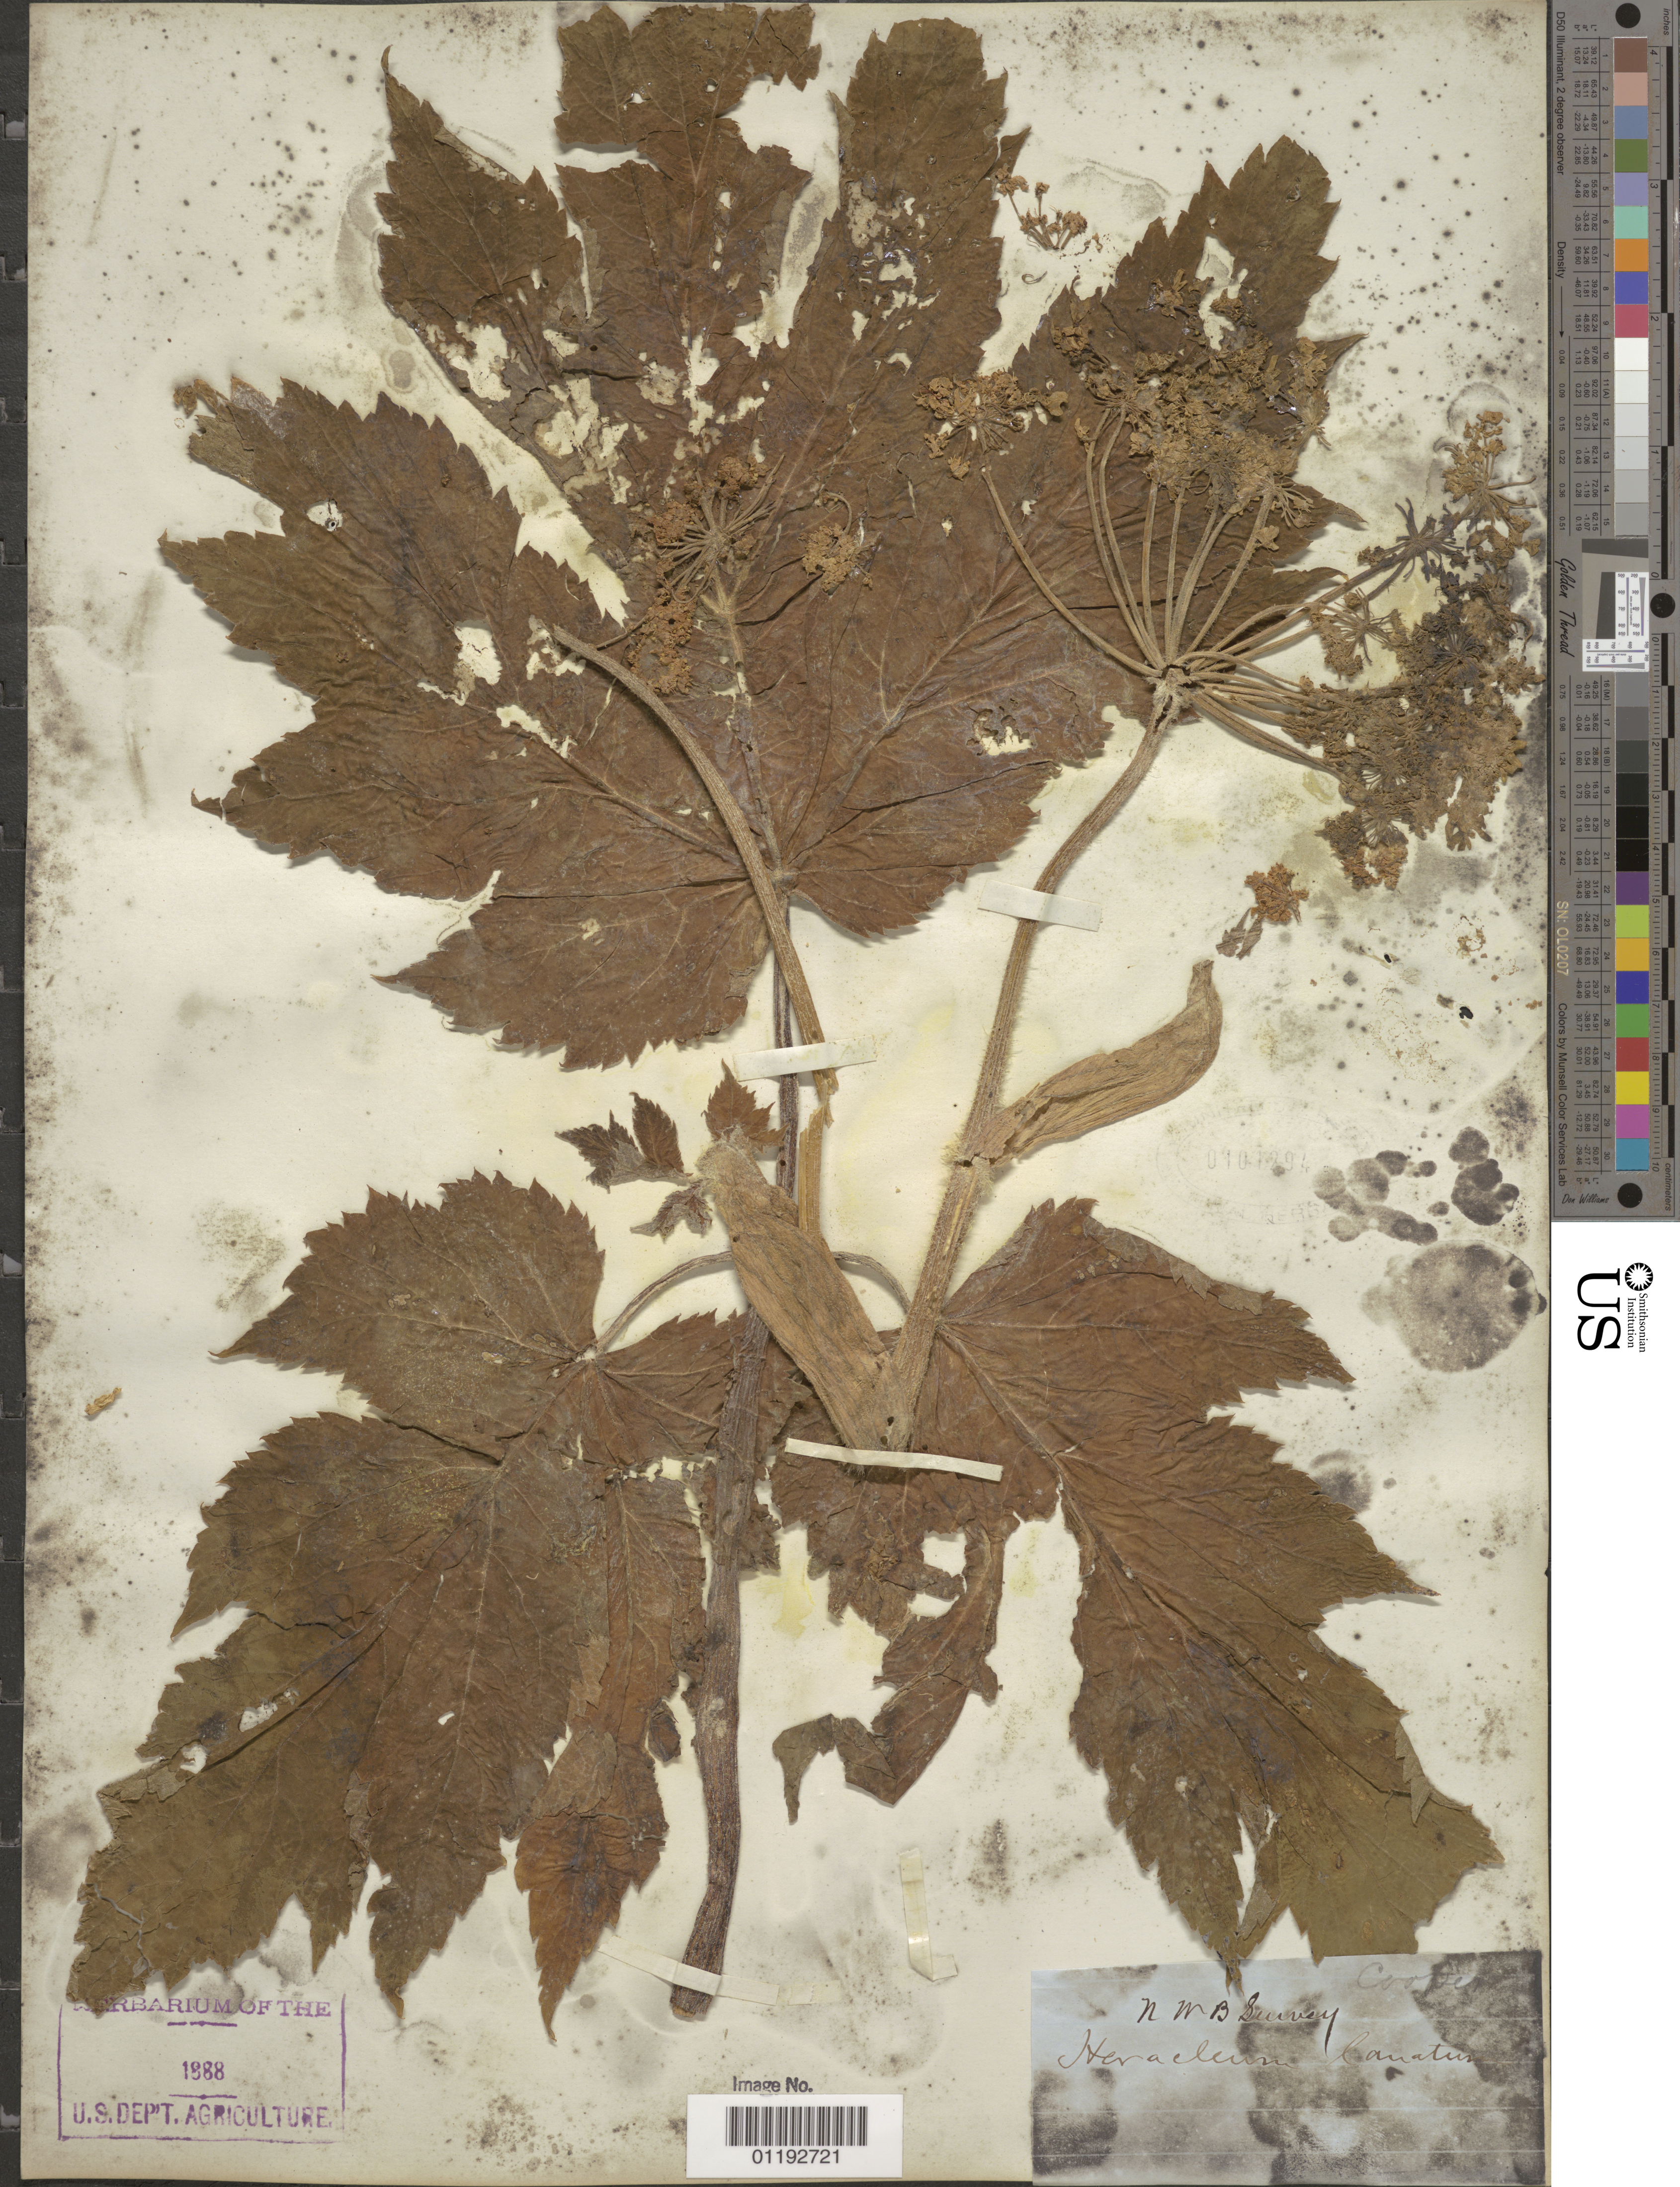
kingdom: Plantae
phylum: Tracheophyta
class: Magnoliopsida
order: Apiales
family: Apiaceae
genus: Heracleum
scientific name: Heracleum lanatum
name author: Michx.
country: United States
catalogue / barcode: US 101294